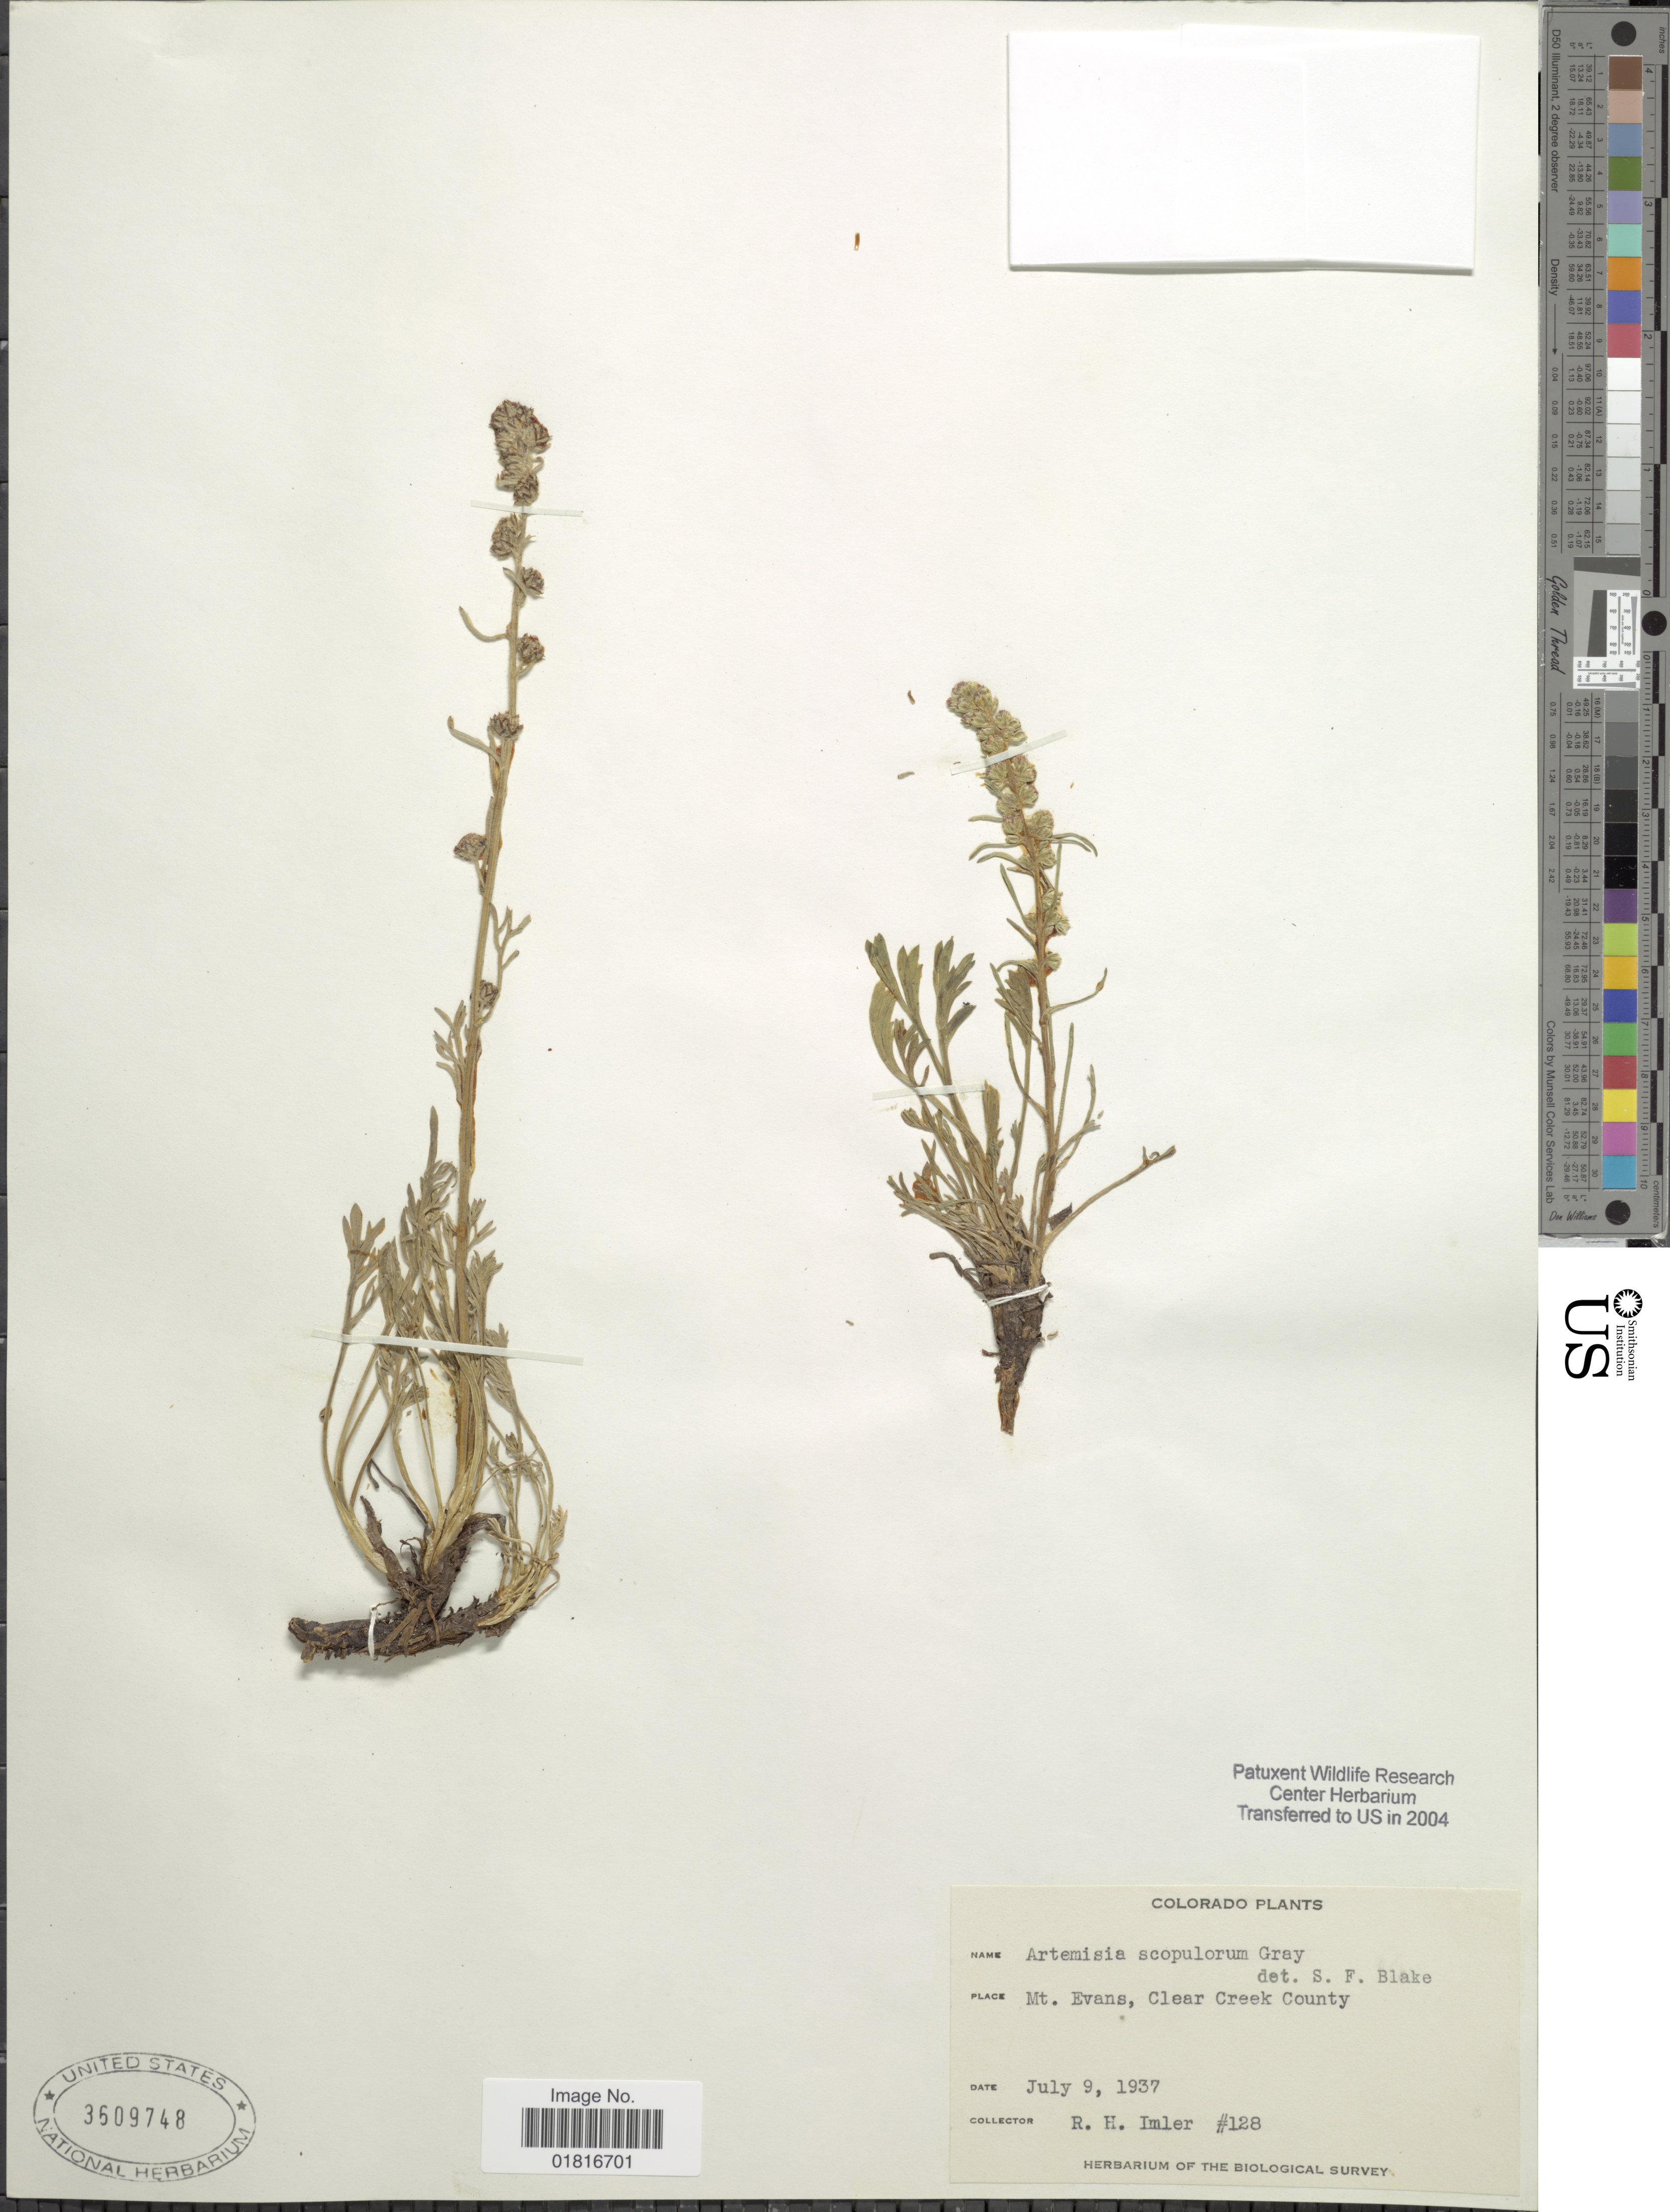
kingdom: Plantae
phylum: Tracheophyta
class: Magnoliopsida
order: Asterales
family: Asteraceae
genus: Artemisia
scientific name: Artemisia scopulorum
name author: A. Gray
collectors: R. Imler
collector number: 128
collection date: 1937-07-09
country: United States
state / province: Colorado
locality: Mt Evans, Clear Creek County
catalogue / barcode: US 3609748